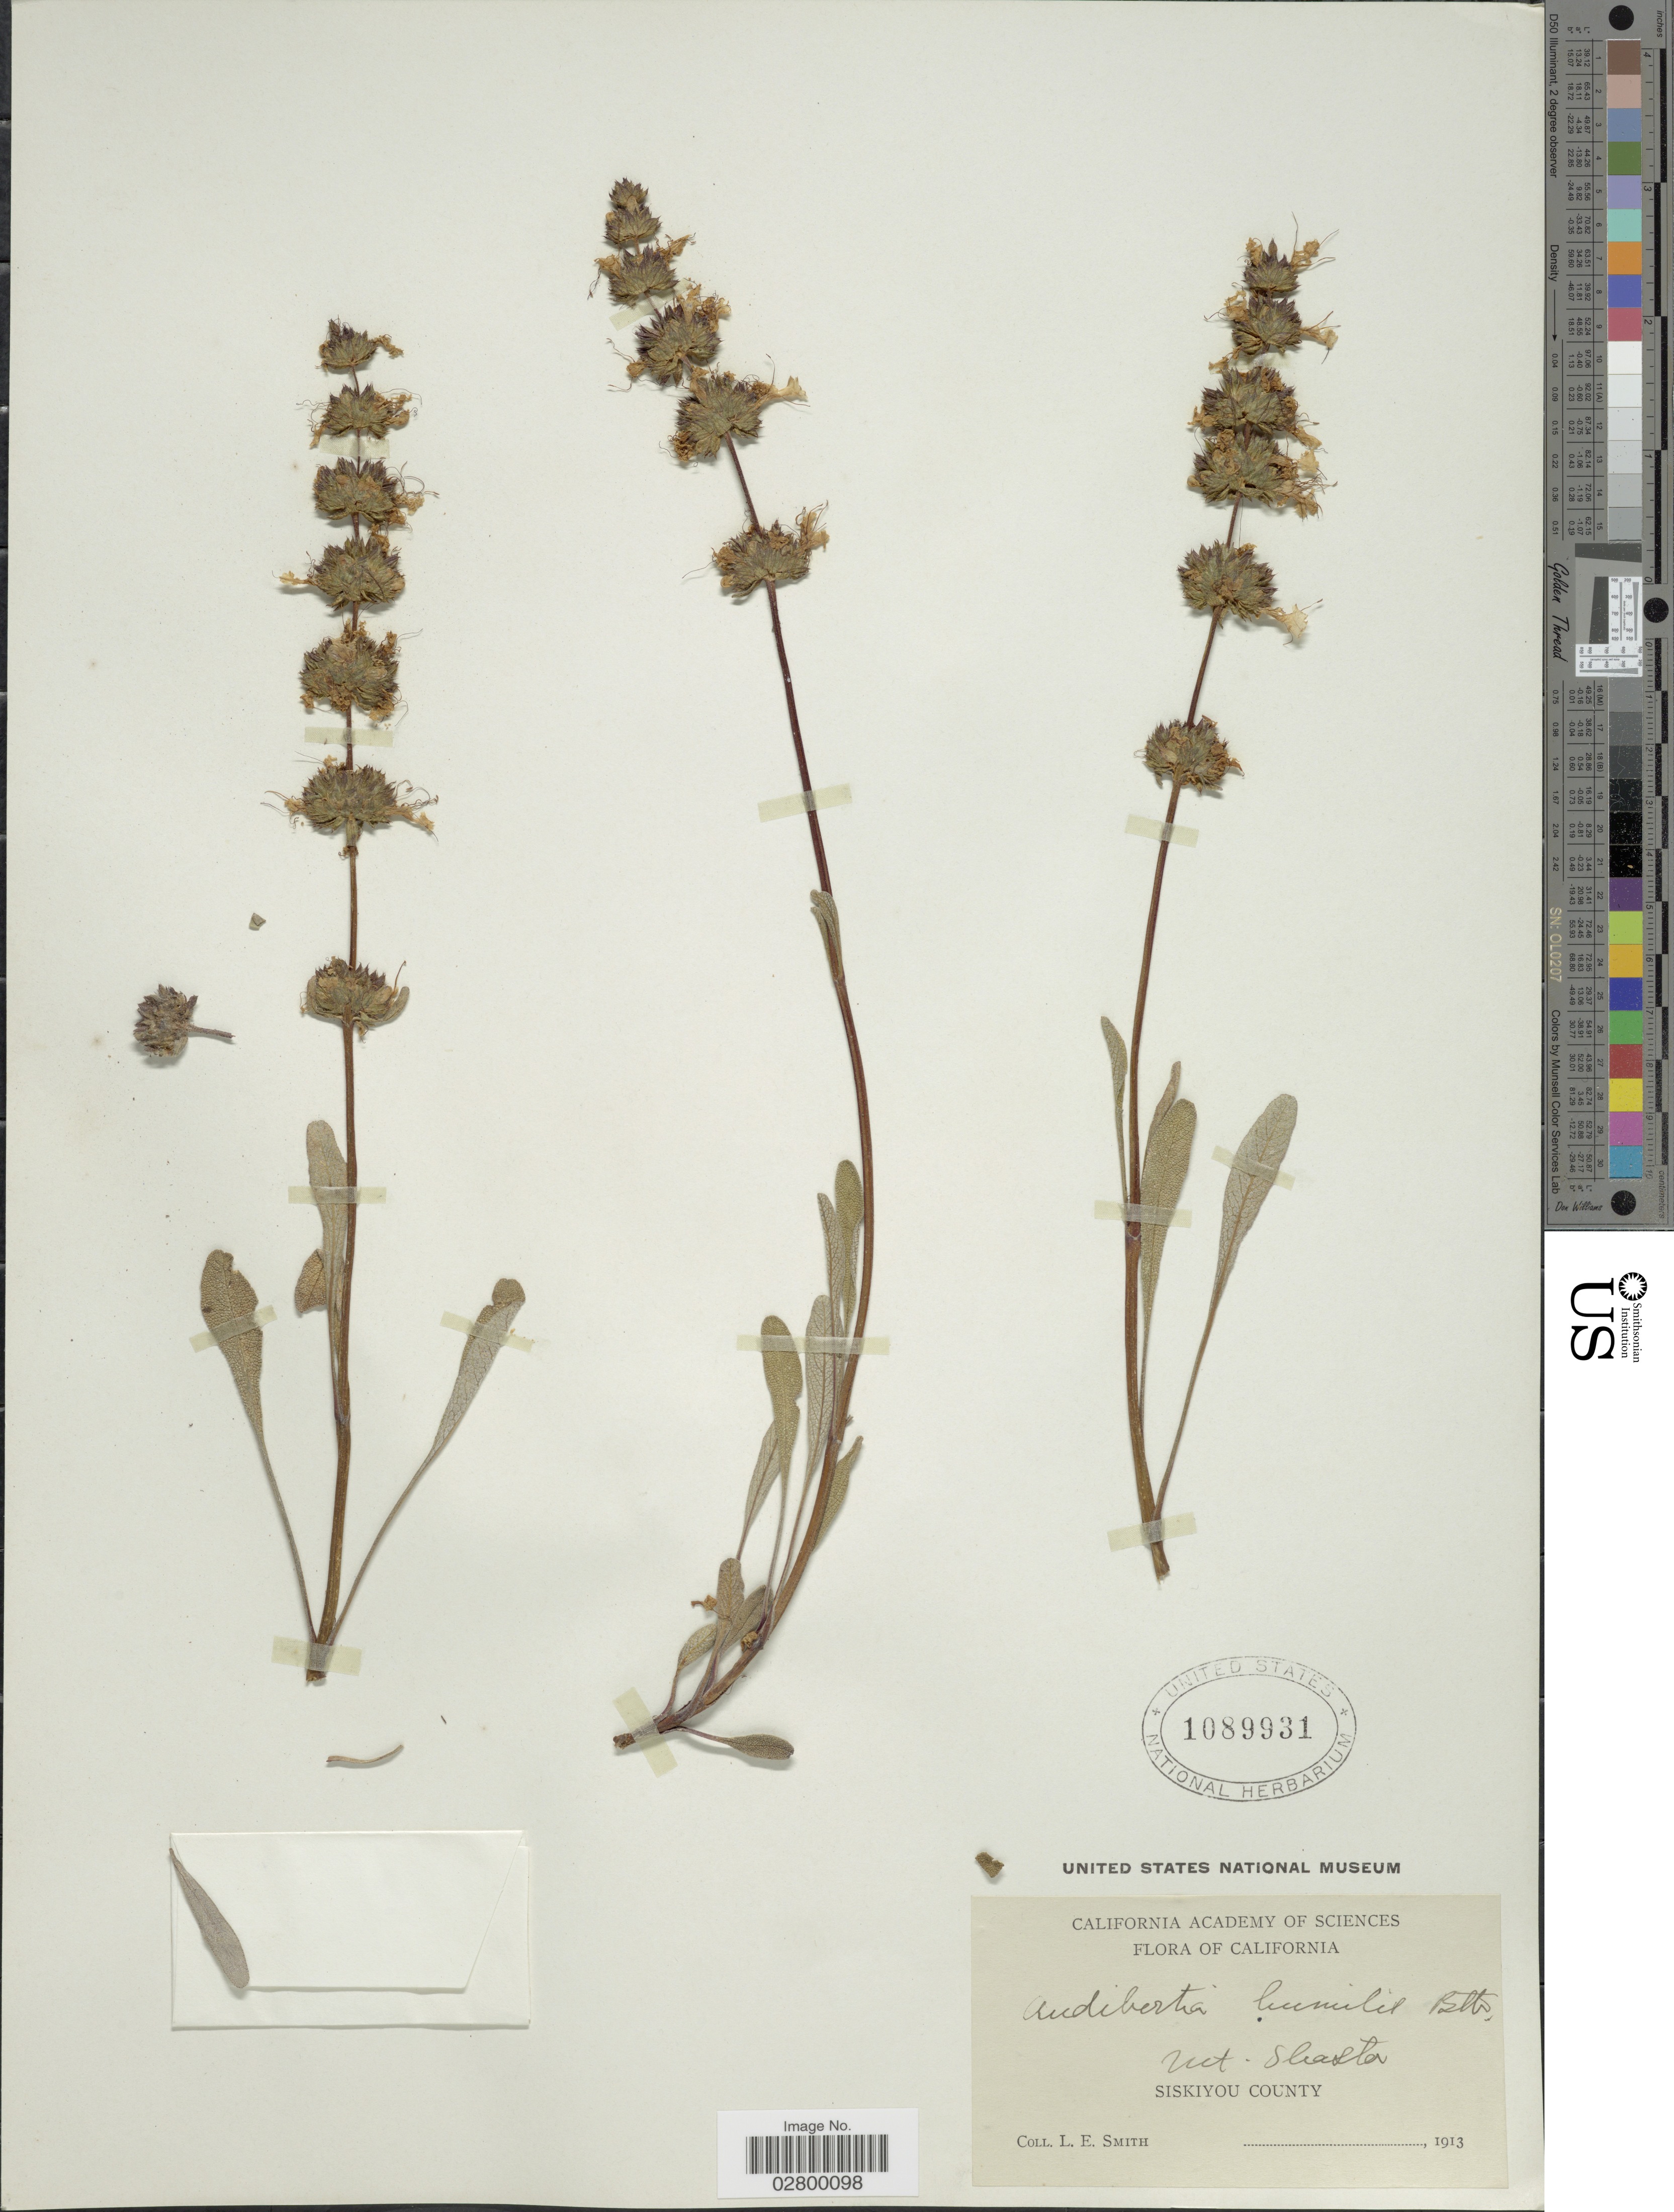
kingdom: Plantae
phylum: Tracheophyta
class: Magnoliopsida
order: Lamiales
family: Lamiaceae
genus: Salvia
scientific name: Salvia sonomensis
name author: Greene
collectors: L. E. Smith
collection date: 1913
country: United States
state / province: California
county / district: Siskiyou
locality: Mt. Shasta, Siskiyou County.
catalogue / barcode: US 1089931